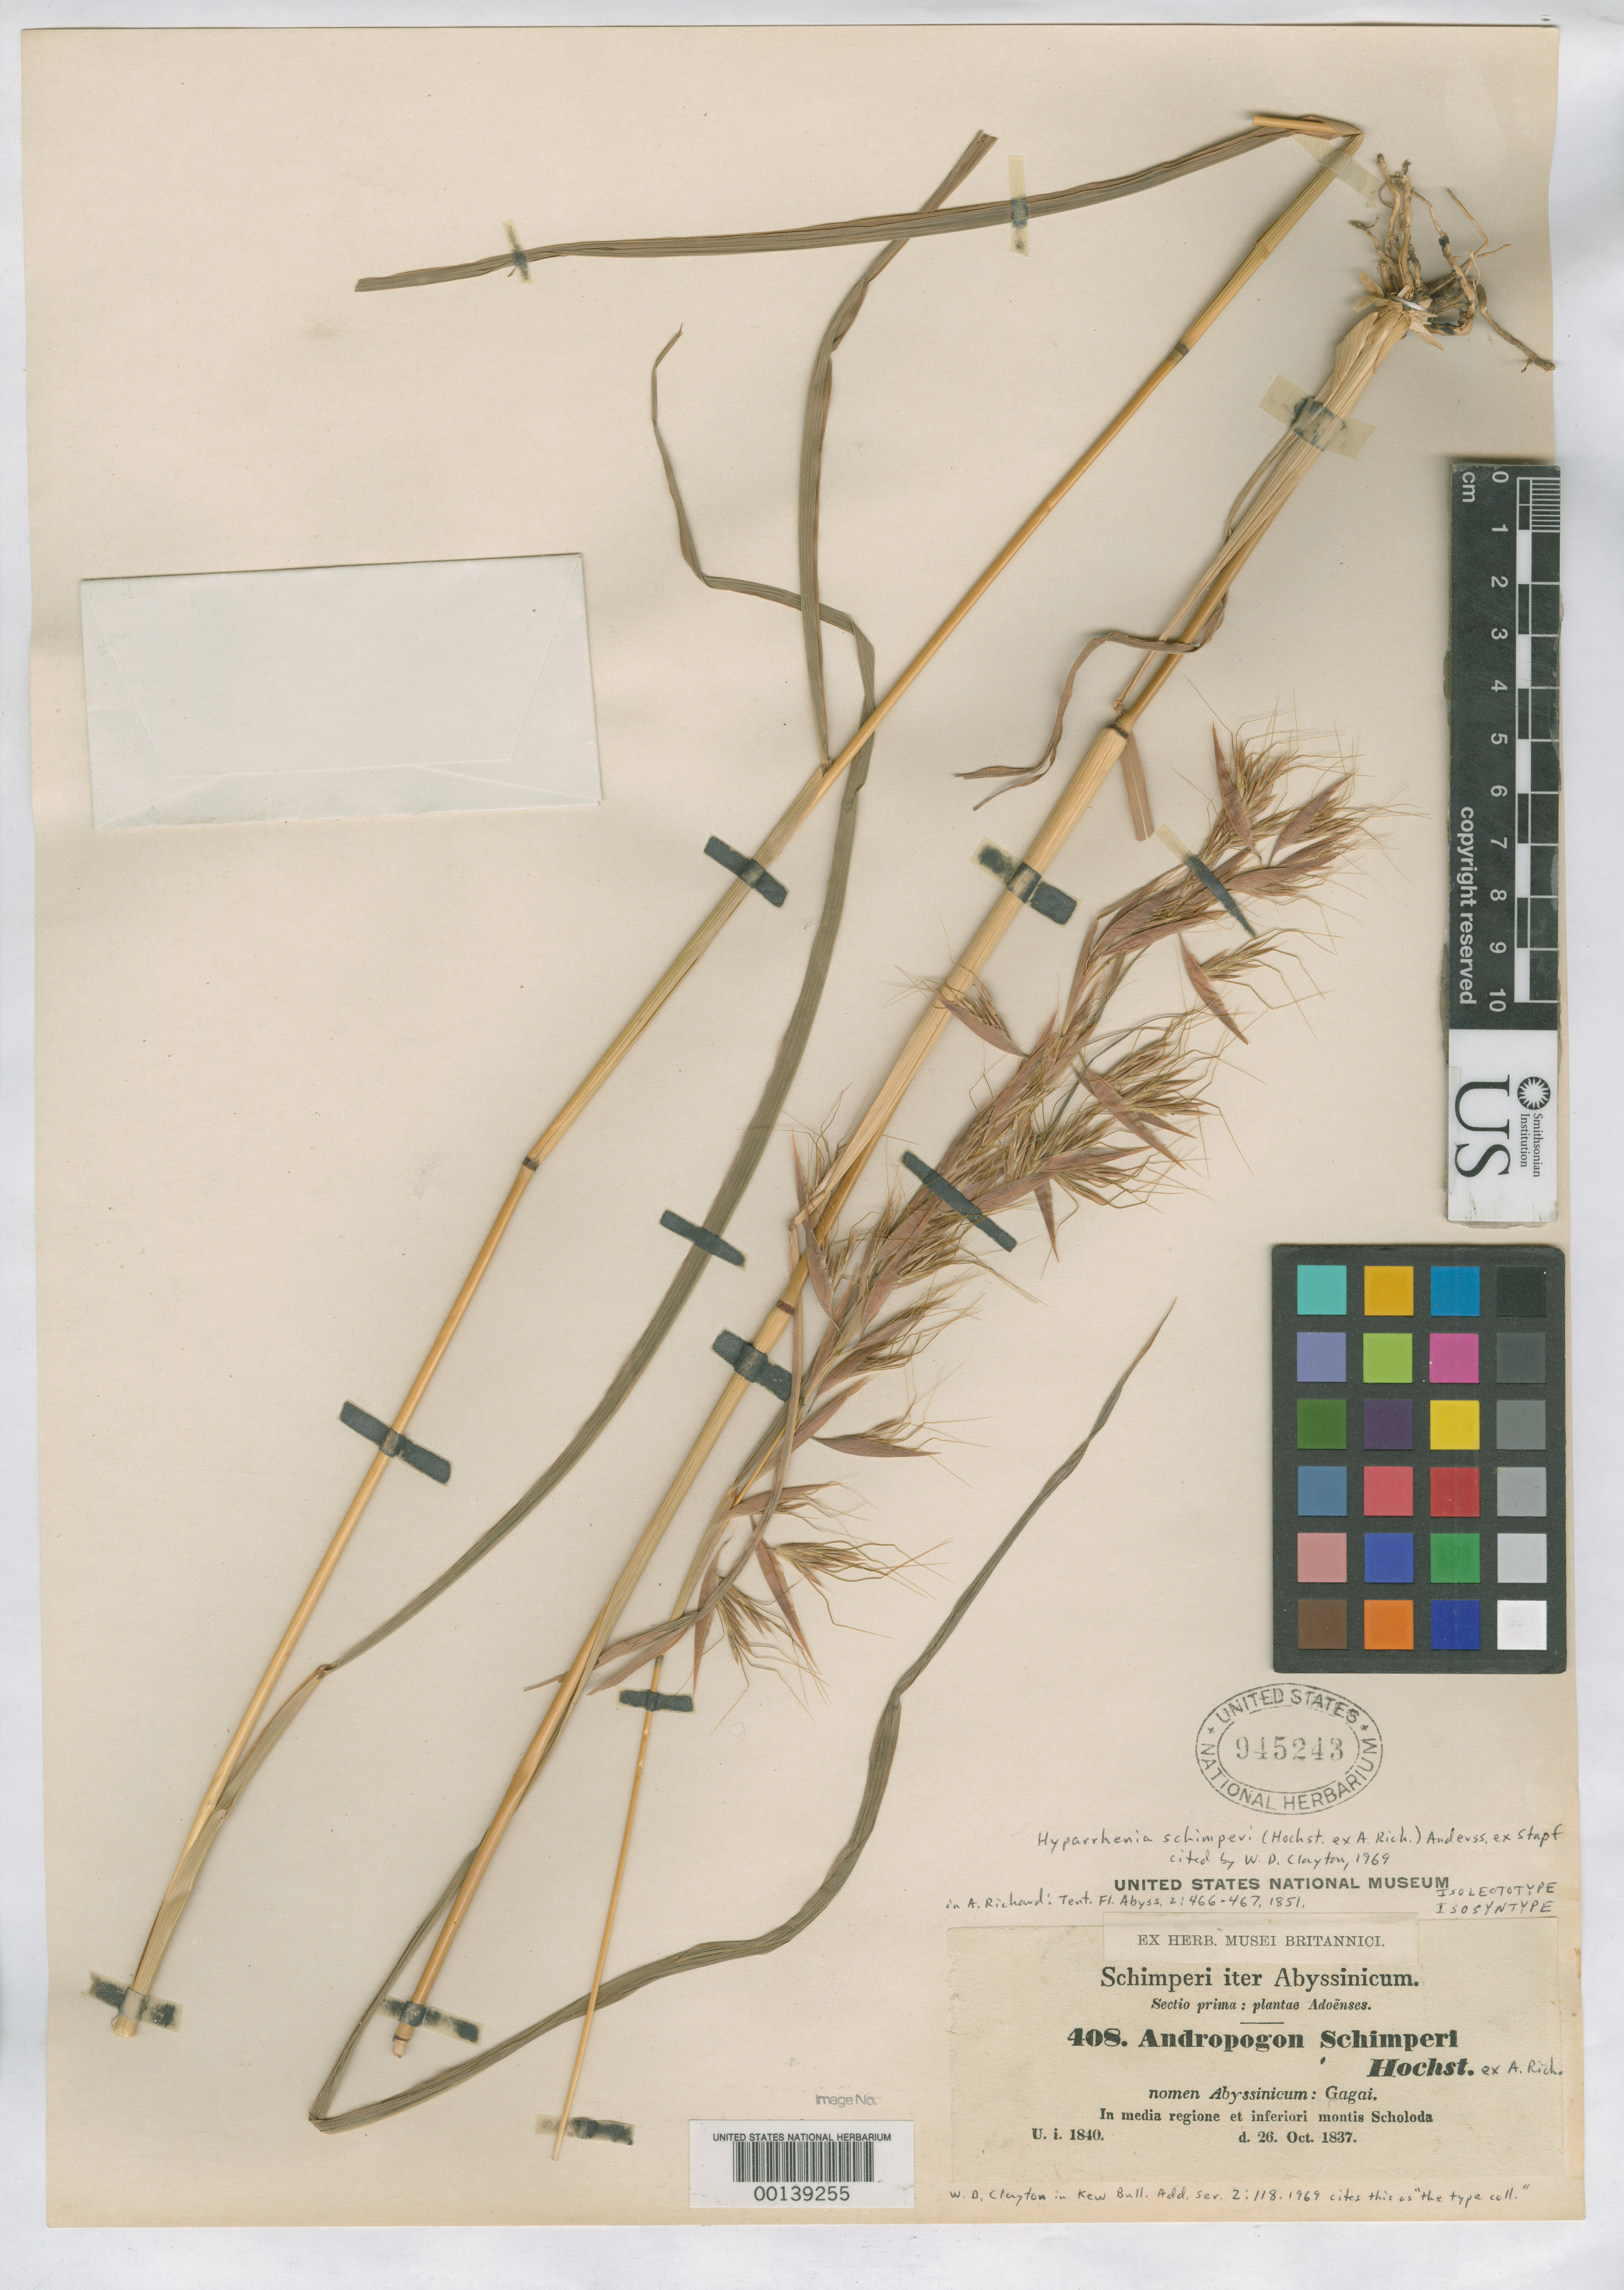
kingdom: Plantae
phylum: Tracheophyta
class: Liliopsida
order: Poales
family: Poaceae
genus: Andropogon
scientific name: Andropogon schimperi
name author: Hochst. ex A. Rich.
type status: Isolectotype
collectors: G. W. Schimper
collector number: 408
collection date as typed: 26 Oct 1831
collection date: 1831-10-26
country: Ethiopia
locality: Scholoda.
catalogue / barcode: US 945243